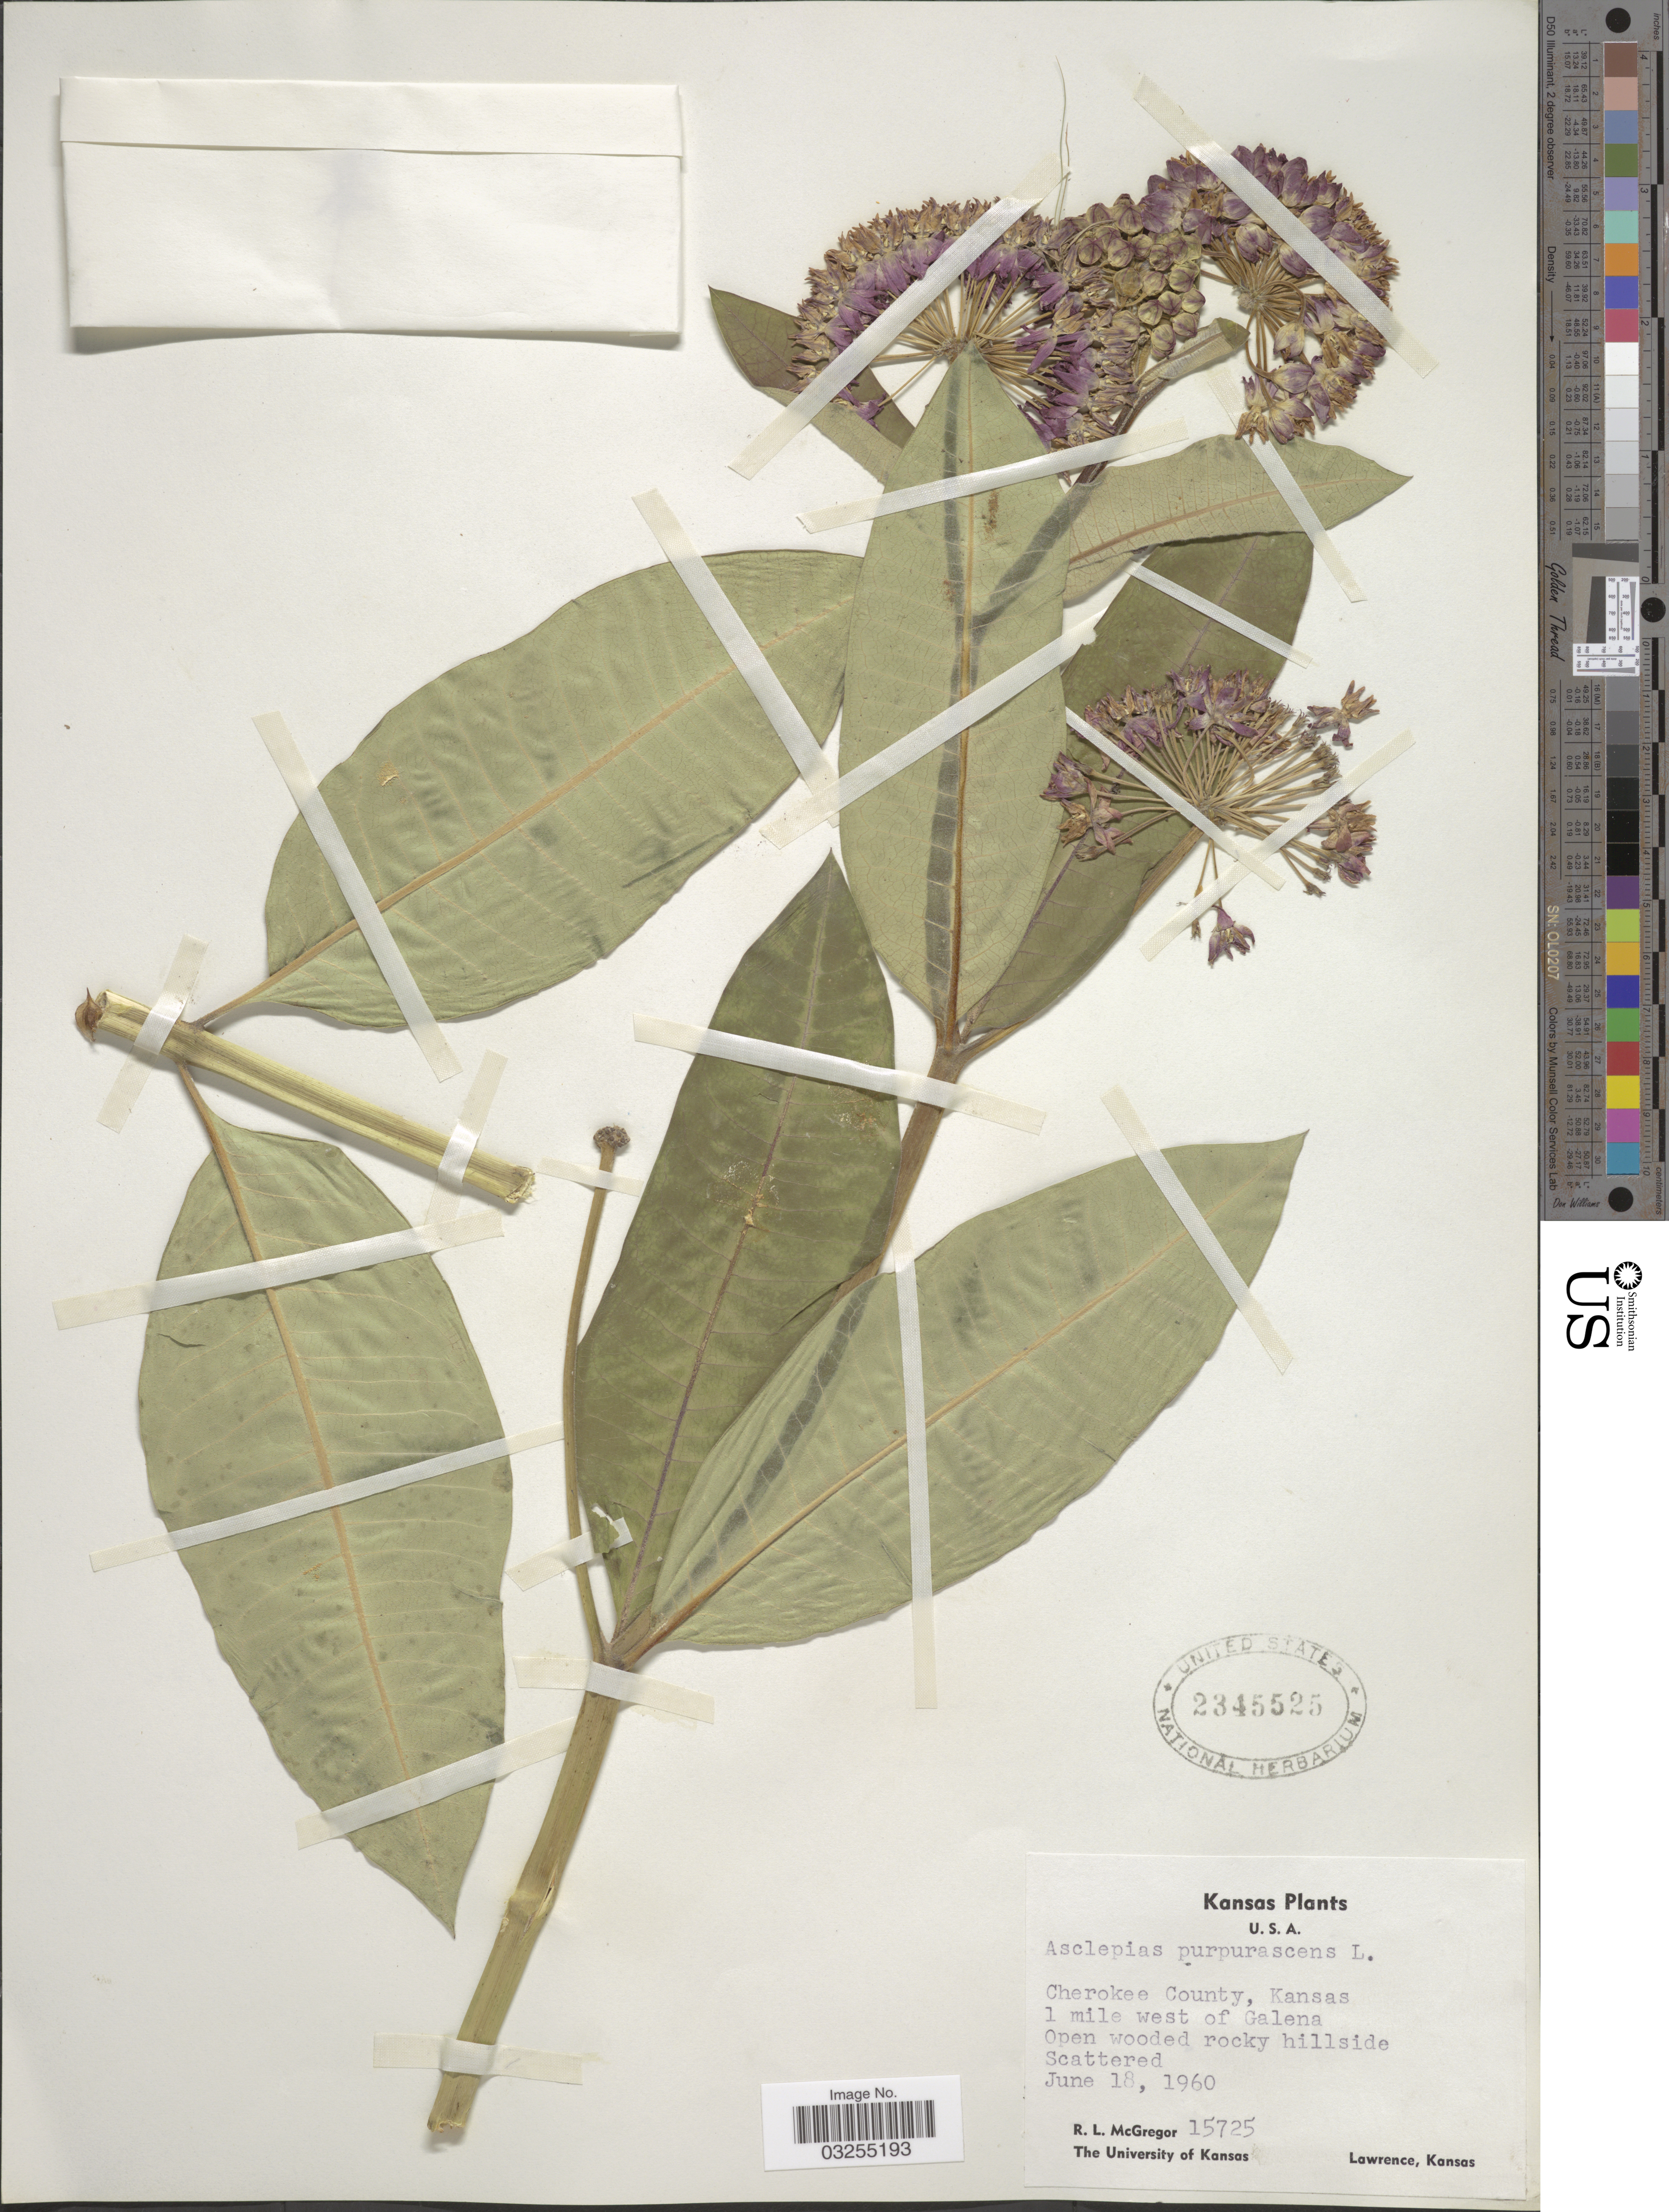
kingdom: Plantae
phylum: Tracheophyta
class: Magnoliopsida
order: Gentianales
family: Apocynaceae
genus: Asclepias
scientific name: Asclepias purpurascens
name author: L.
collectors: R. McGregor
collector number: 15725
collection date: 1960-06-18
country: United States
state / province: Kansas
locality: Cherokee County, Kansas. 1 mile west of Galena.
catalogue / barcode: US 2345525